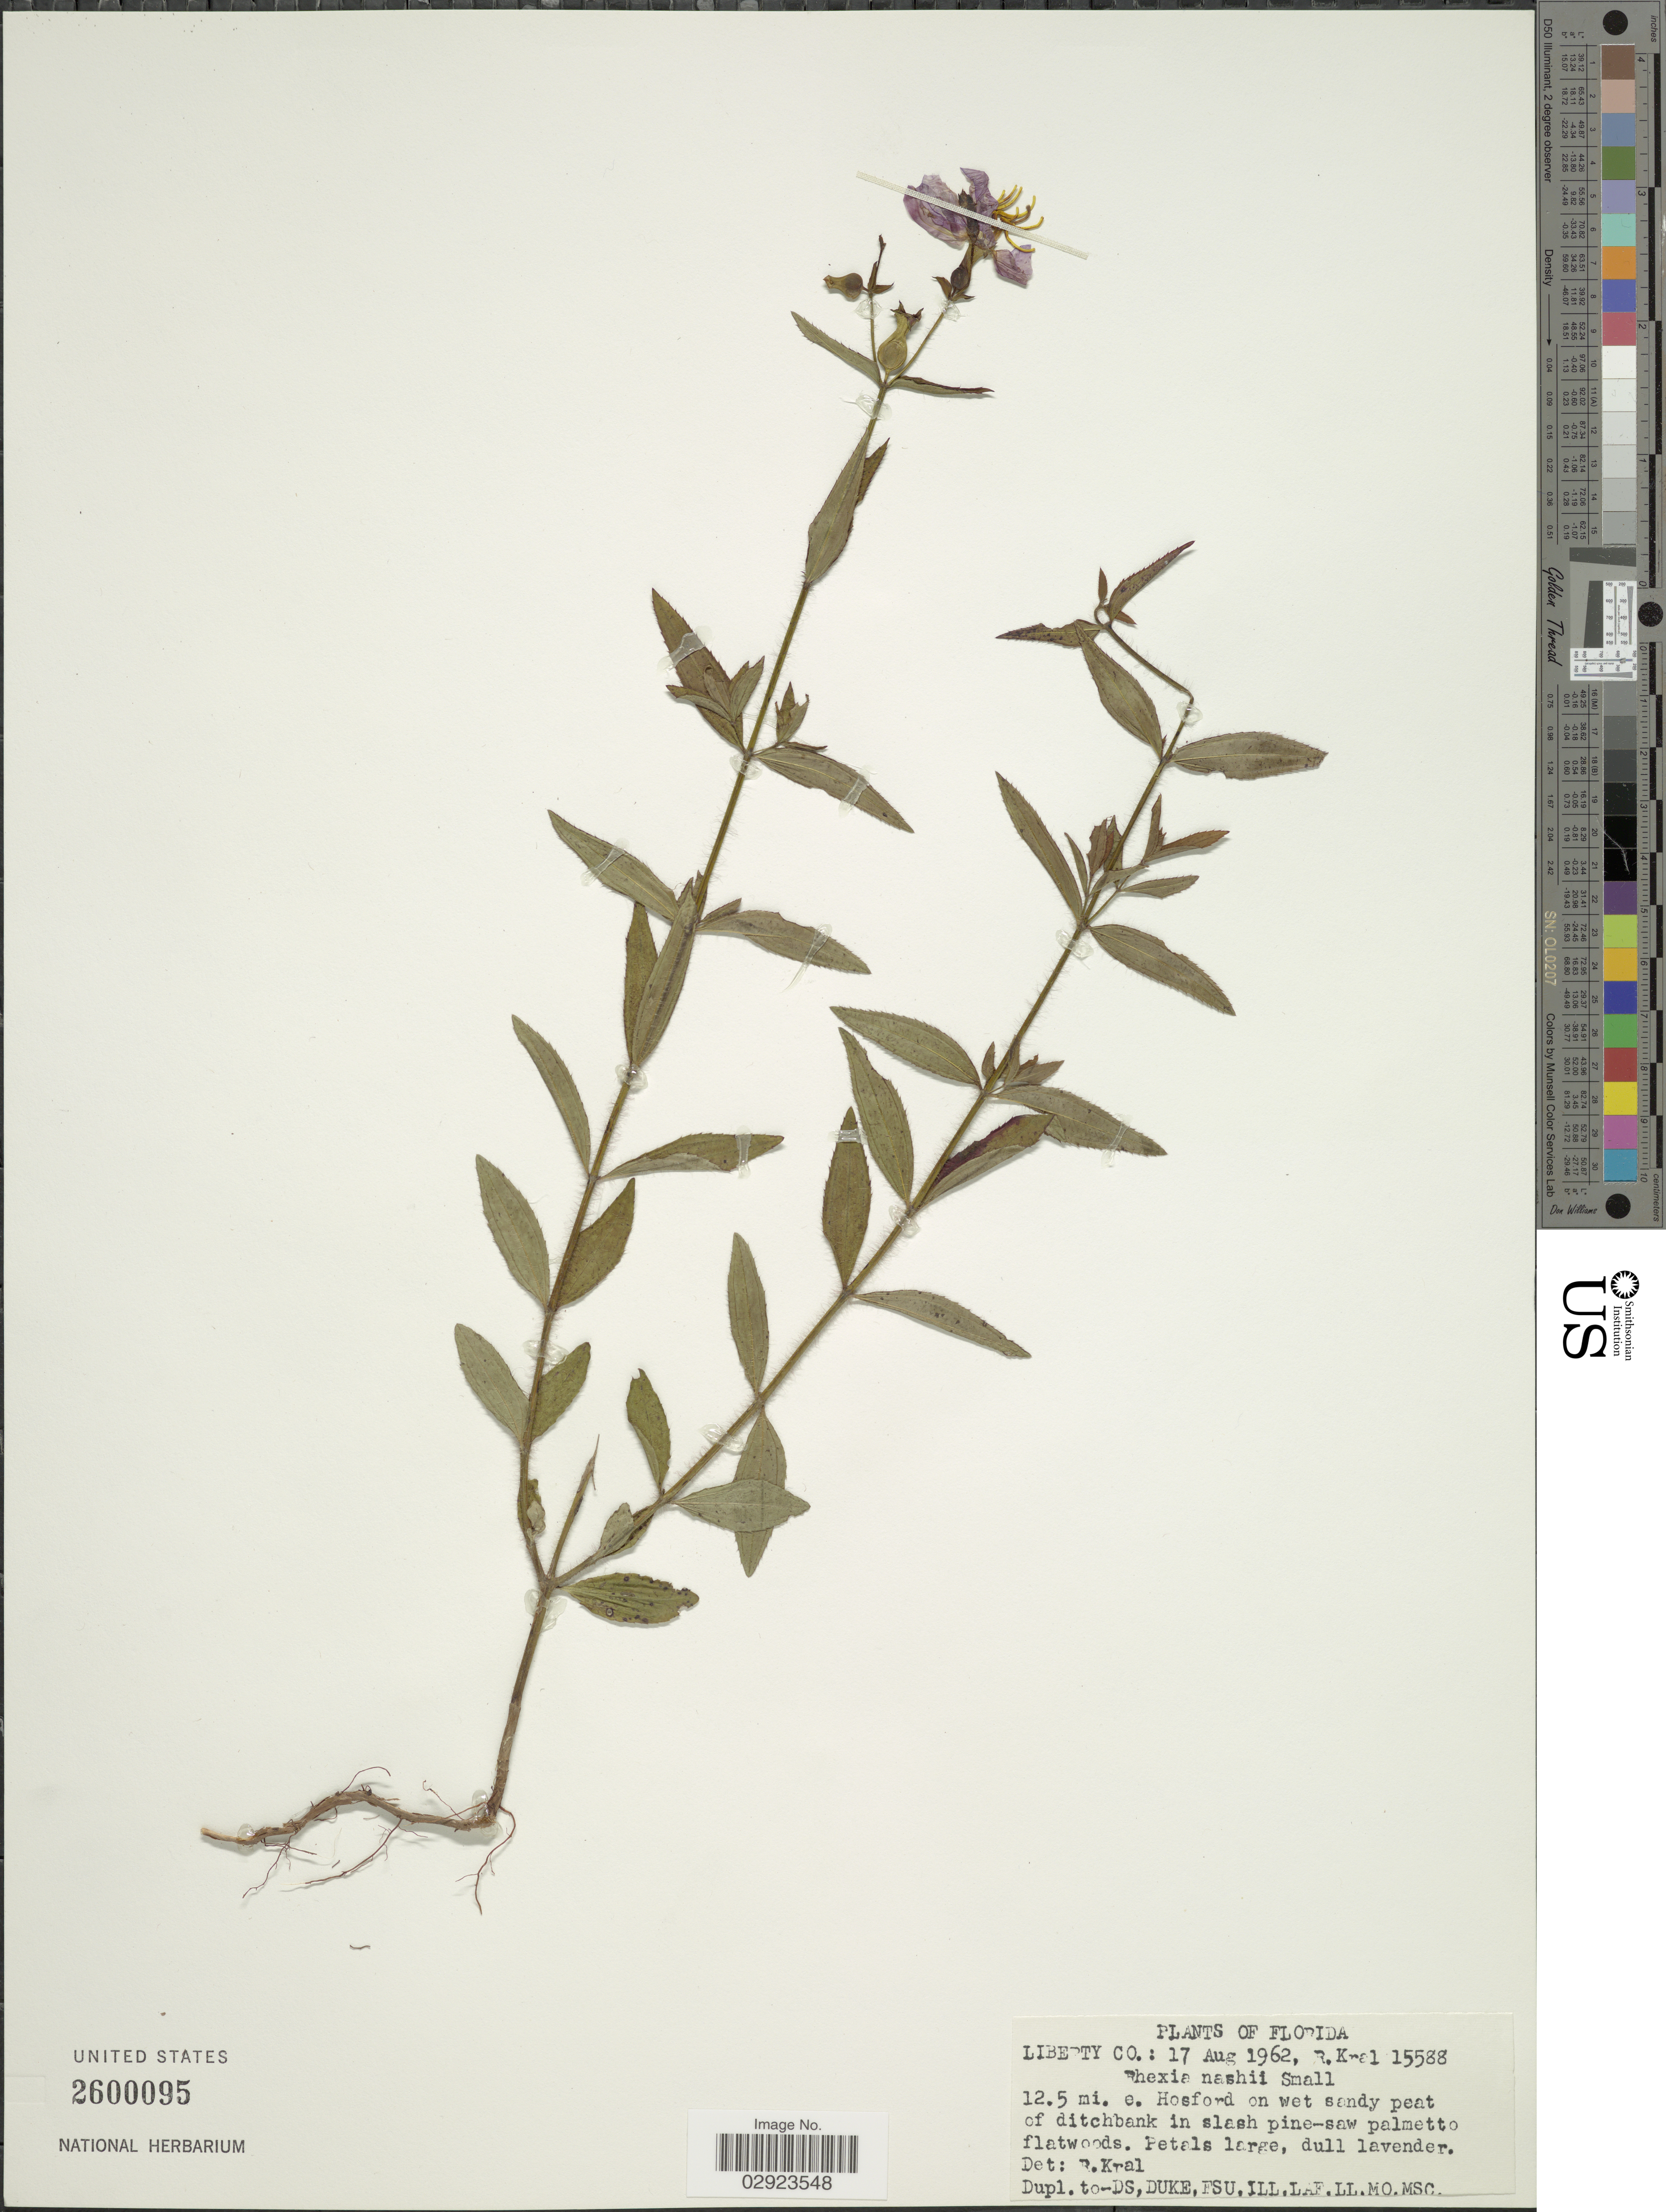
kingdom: Plantae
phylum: Tracheophyta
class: Magnoliopsida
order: Myrtales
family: Melastomataceae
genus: Rhexia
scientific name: Rhexia nashii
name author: Small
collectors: R. Kral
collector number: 15588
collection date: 1962-08-17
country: United States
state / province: Florida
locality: Liberty Co. 12.5 mi. e. Hosford.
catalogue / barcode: US 2600095